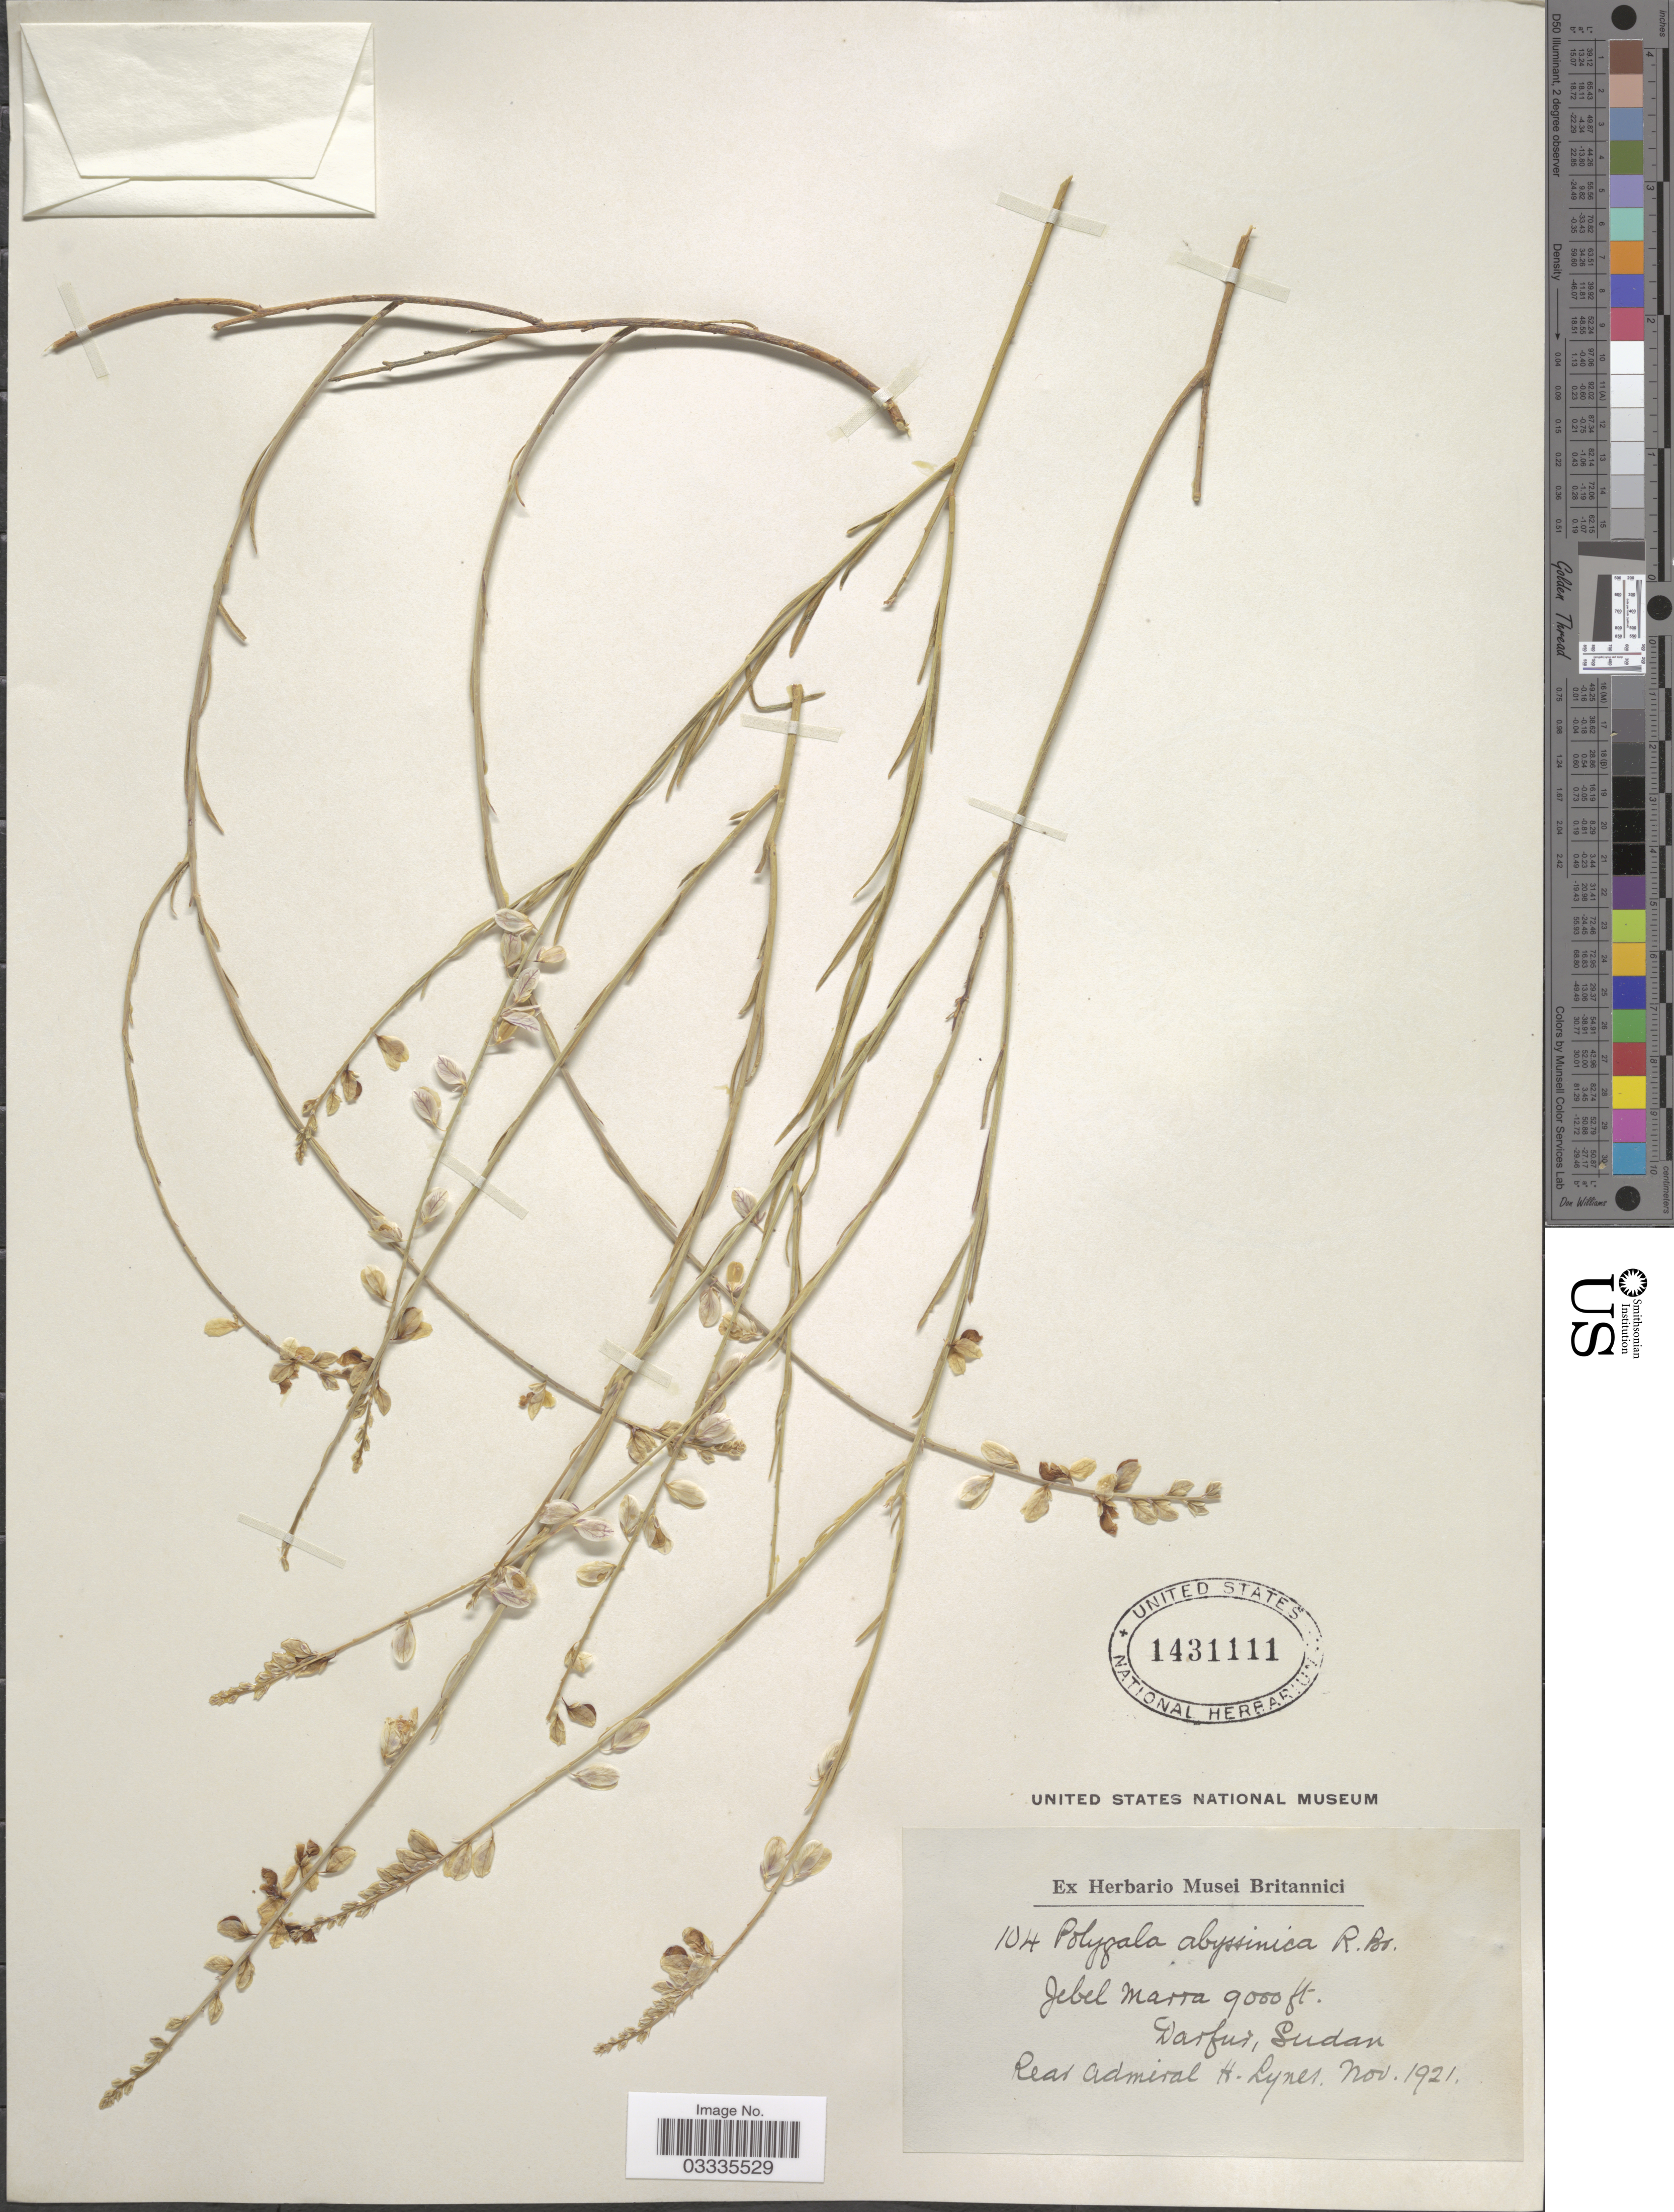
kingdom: Plantae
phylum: Tracheophyta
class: Magnoliopsida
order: Fabales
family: Polygalaceae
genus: Polygala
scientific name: Polygala abyssinica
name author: R. Br. ex Fresen.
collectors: H. Lynes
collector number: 104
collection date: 1921-11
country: Sudan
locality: Jebel Marra. Darfur.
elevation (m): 2743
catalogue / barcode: US 1431111